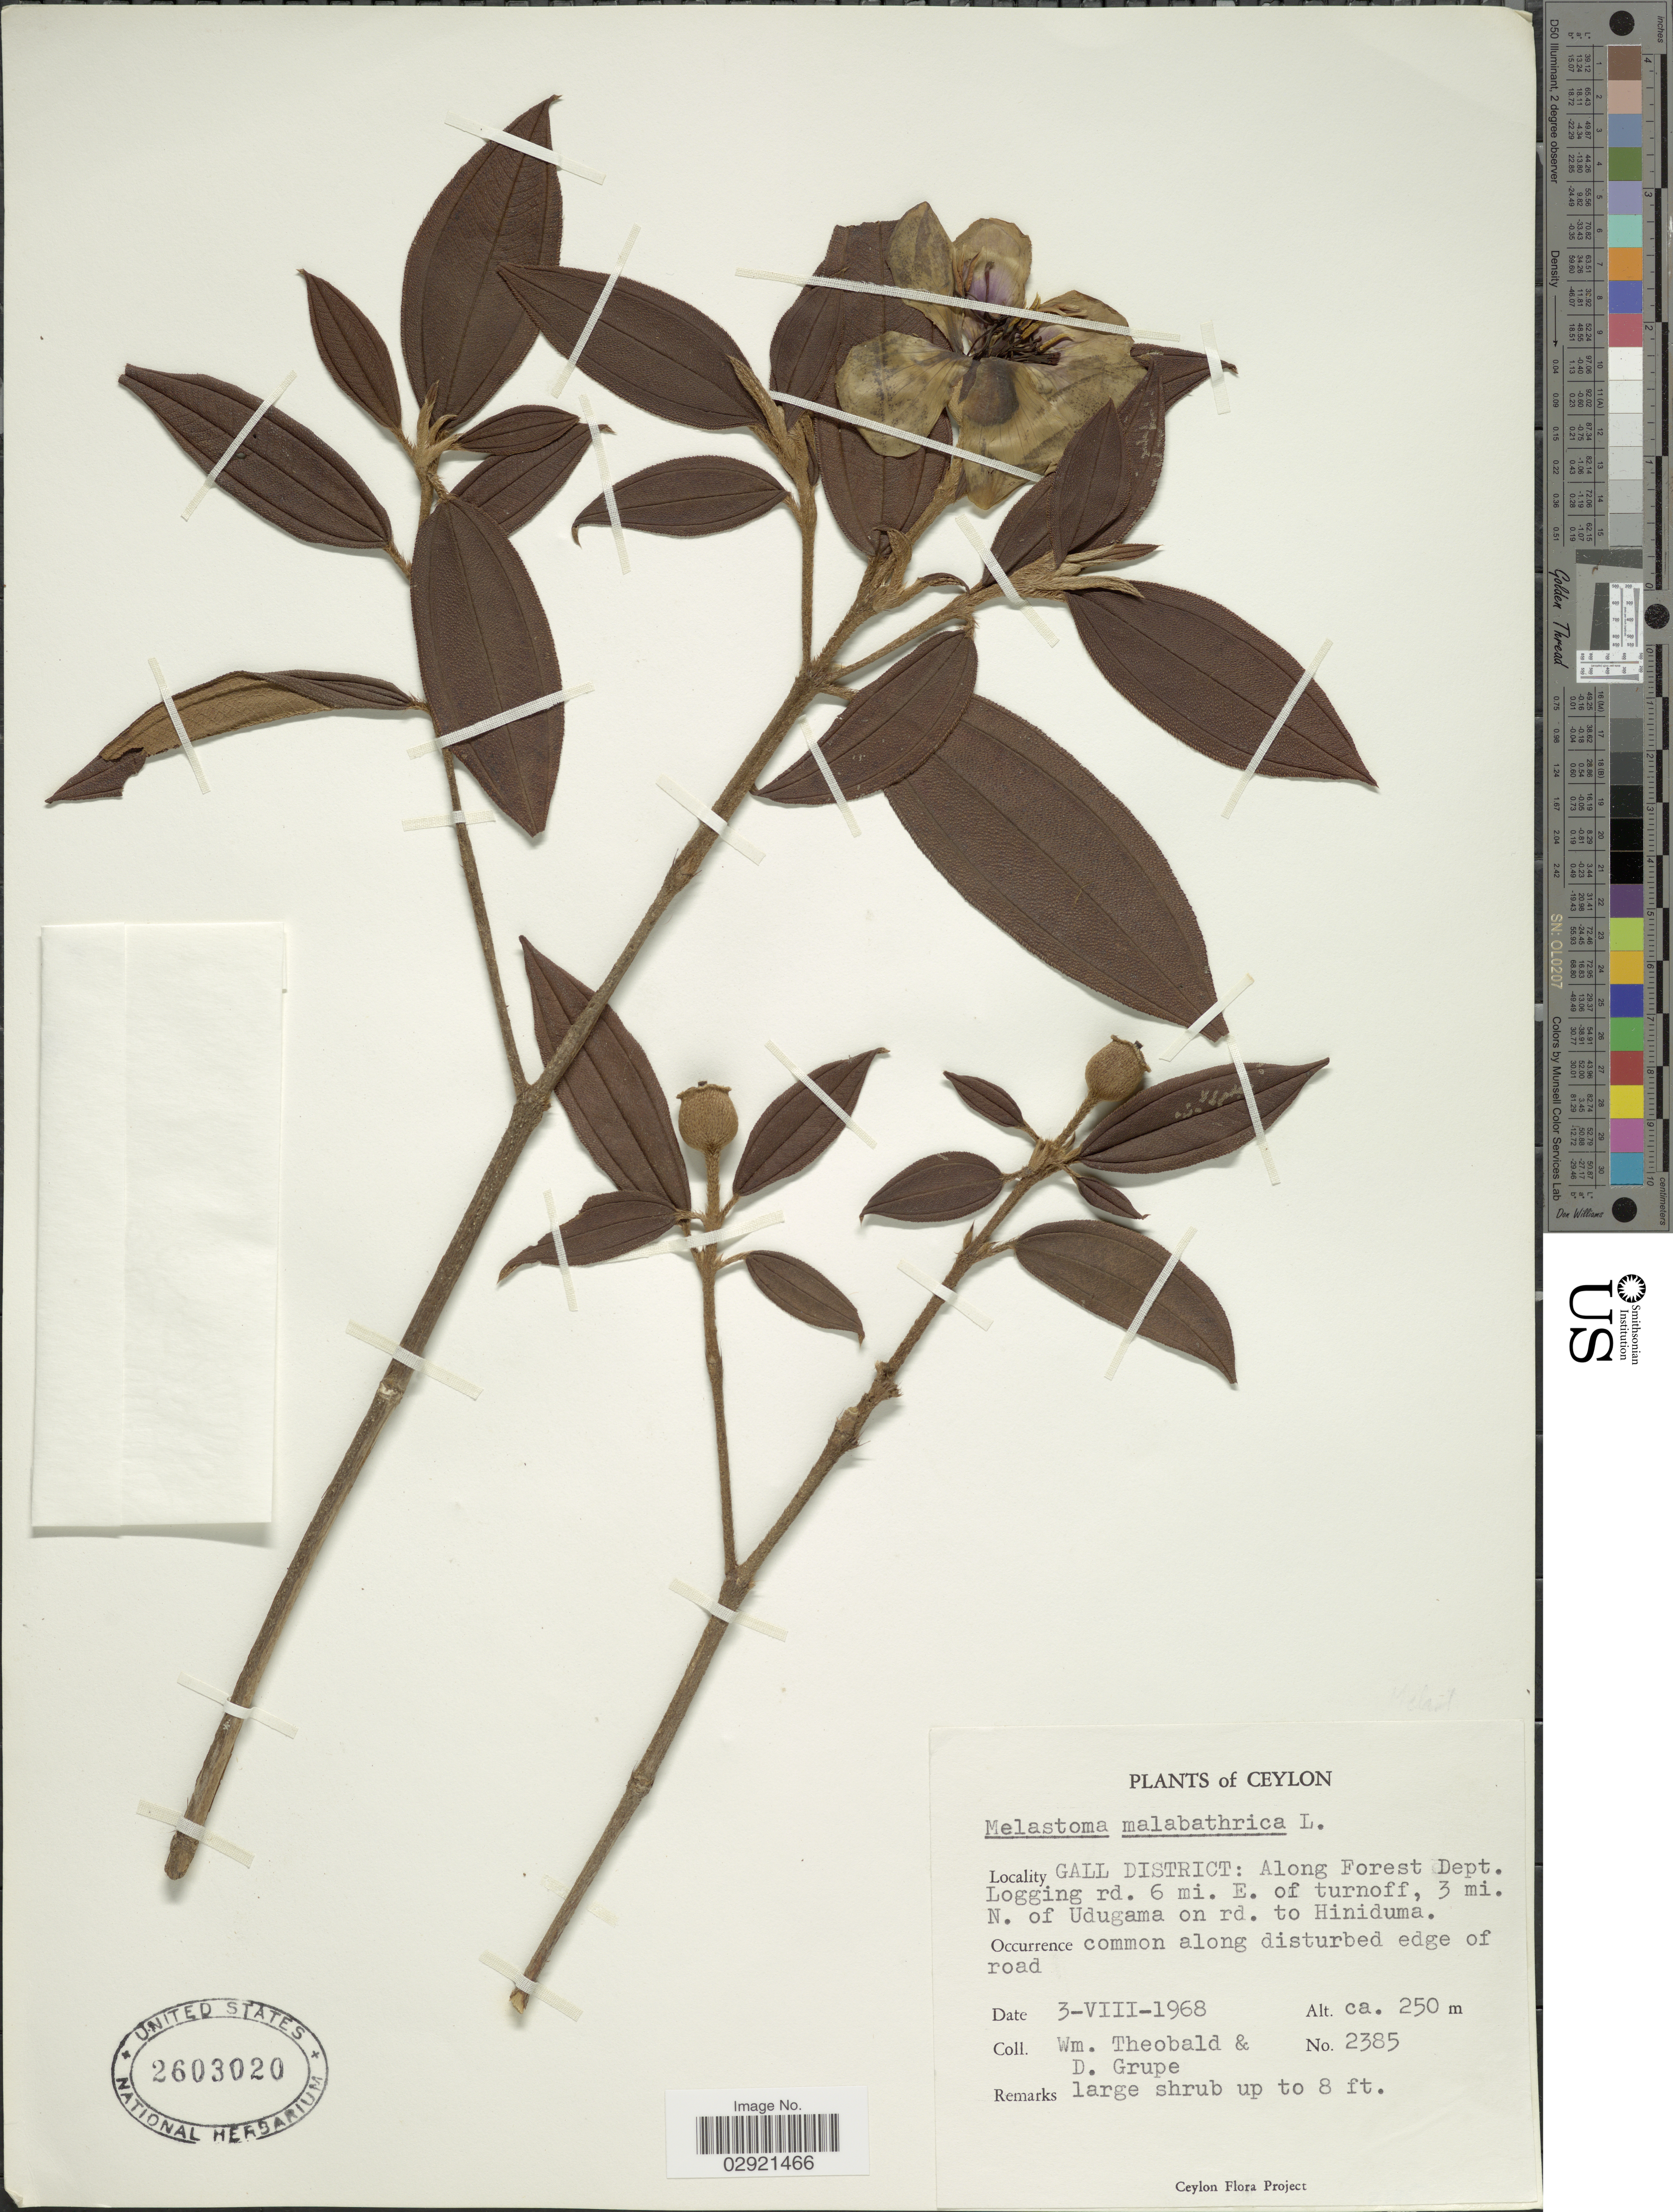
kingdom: Plantae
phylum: Tracheophyta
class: Magnoliopsida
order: Myrtales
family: Melastomataceae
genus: Melastoma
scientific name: Melastoma malabathricum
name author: L.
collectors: W. Theobald & D. Grupe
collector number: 2385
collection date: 1968-08-03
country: Sri Lanka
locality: Ceylon. Gall District: Along Forest Dept. Logging rd. 6 mi. E. of turnoff, 3 mi. N. of Udugama on rd. to Hiniduma.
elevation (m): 250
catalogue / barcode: US 2603020